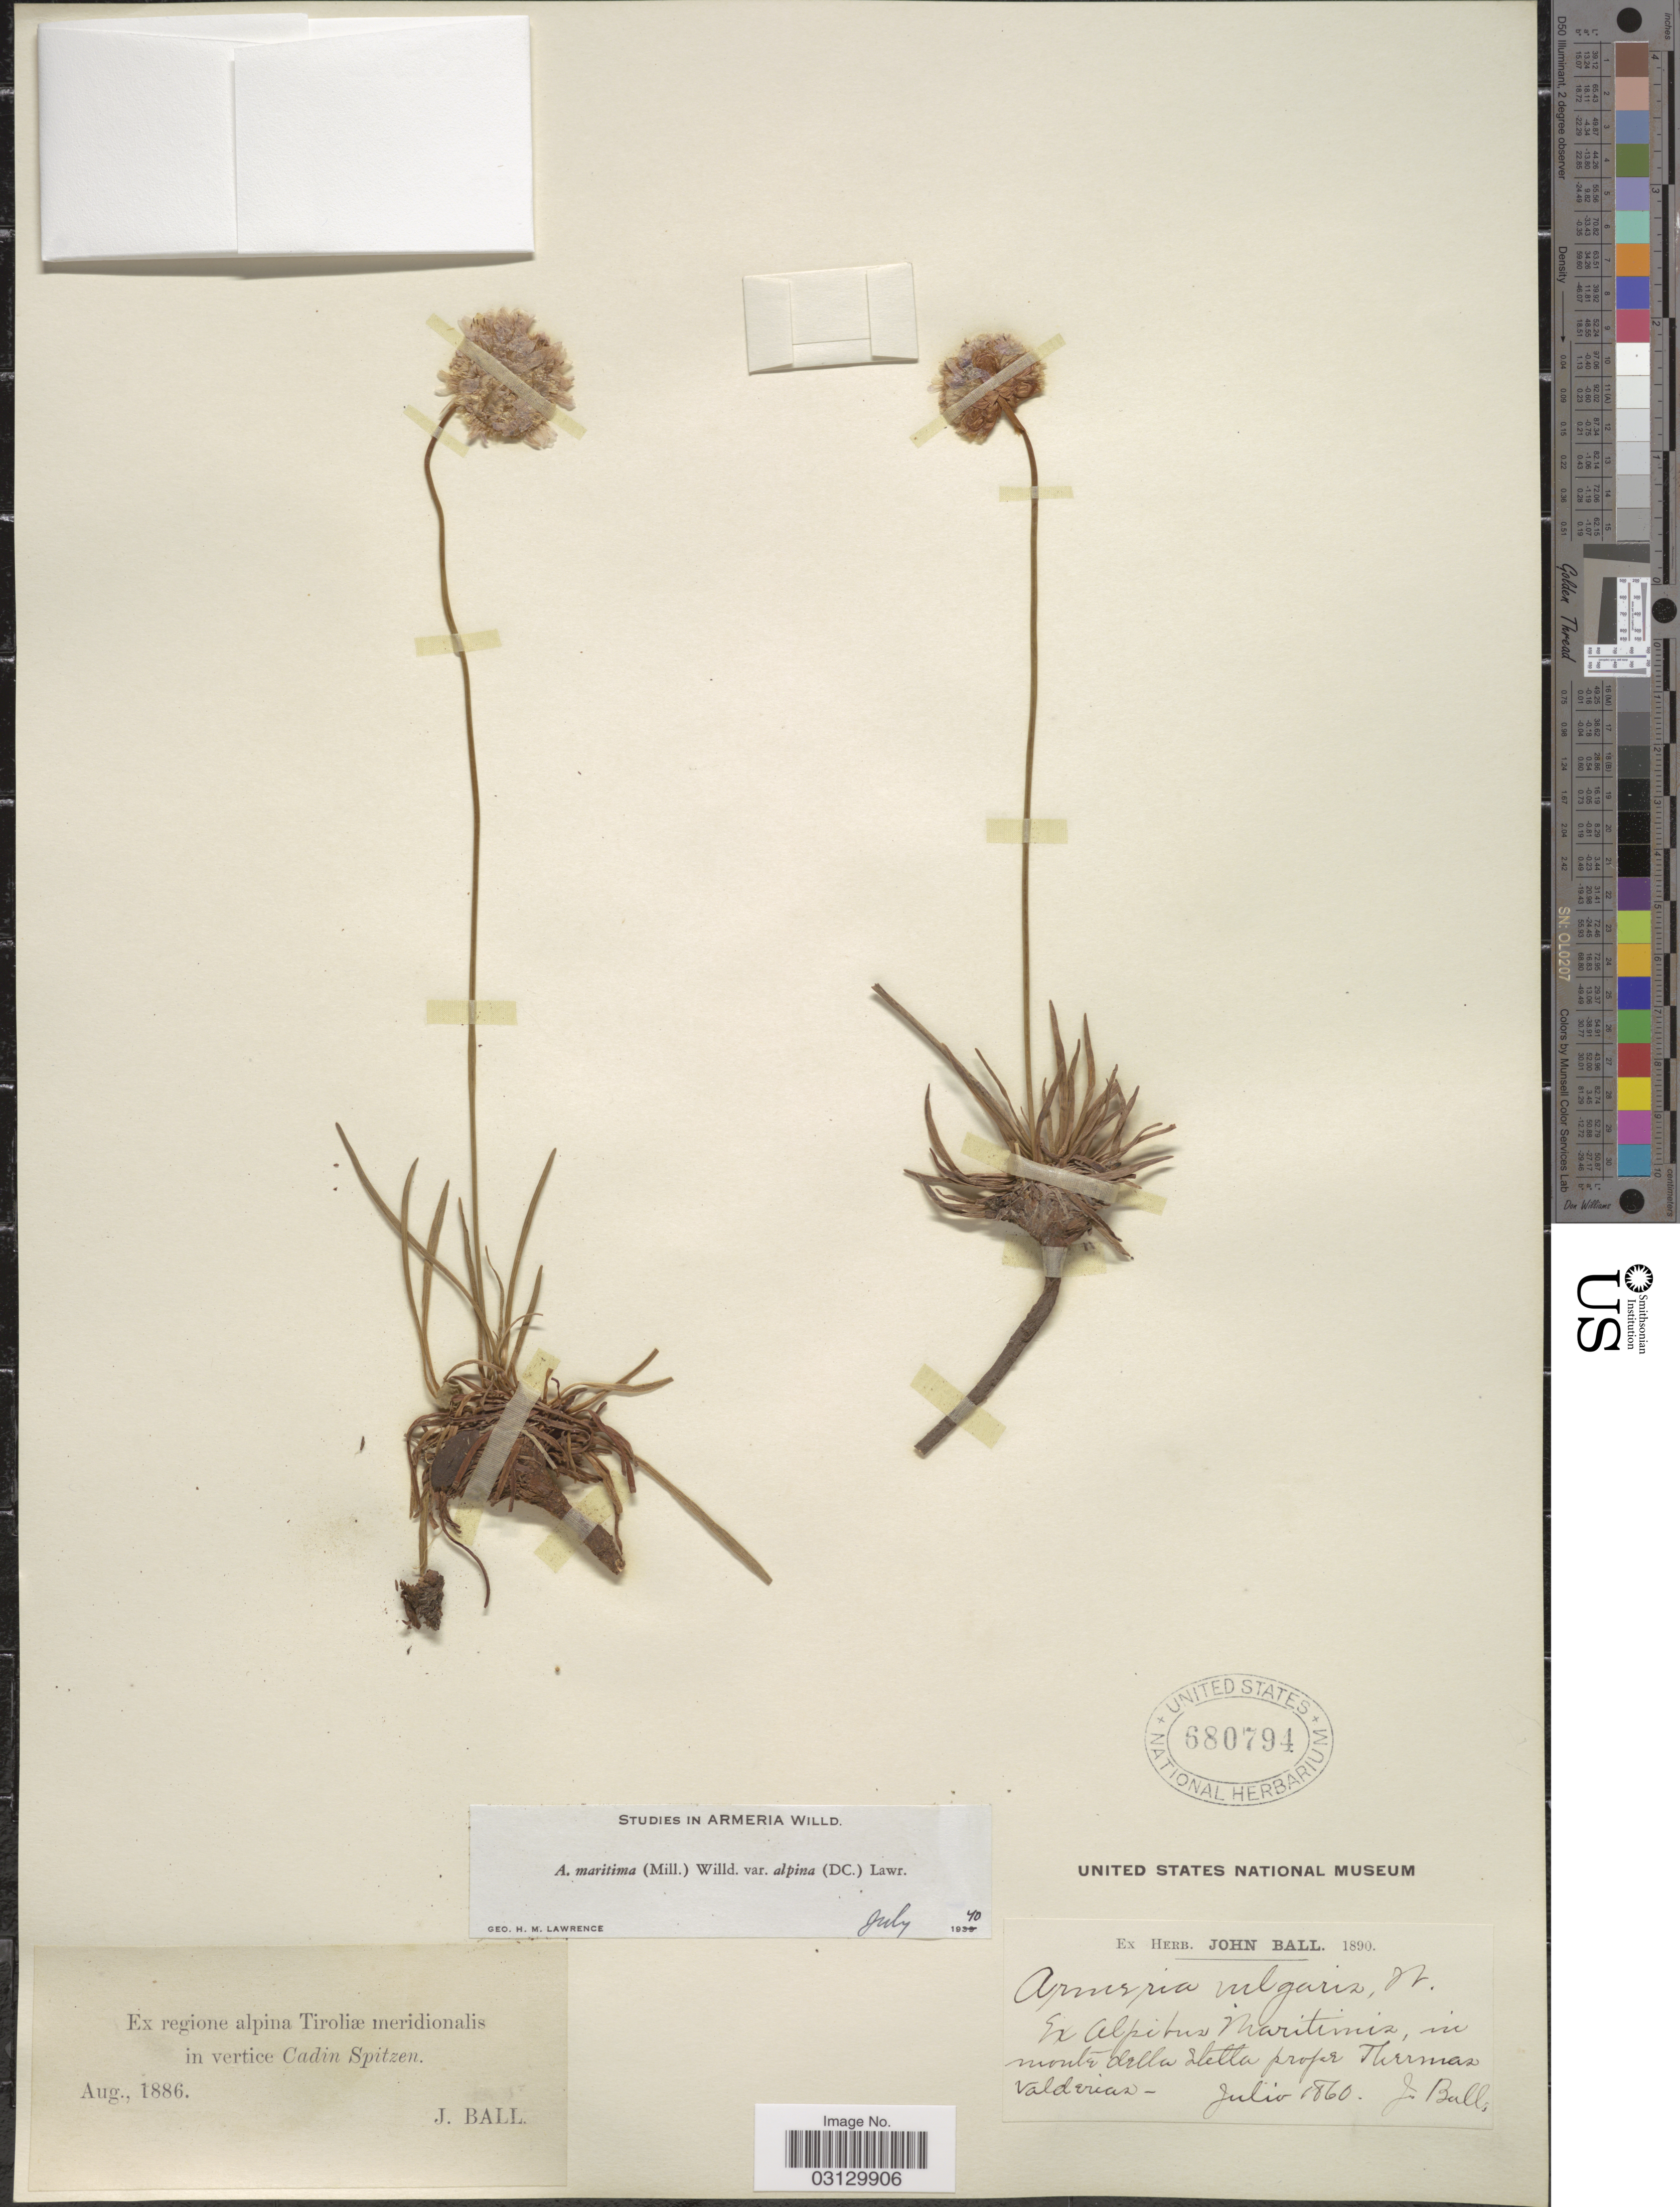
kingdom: Plantae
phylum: Tracheophyta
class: Magnoliopsida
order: Caryophyllales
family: Plumbaginaceae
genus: Armeria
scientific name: Armeria maritima subsp. alpina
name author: (Willd.) P. Silva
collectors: J. Ball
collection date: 1886-08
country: Italy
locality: Ex regione alpina Tiroliæ meridionalis in vertice Cadin Spitzen.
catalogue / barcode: US 680794